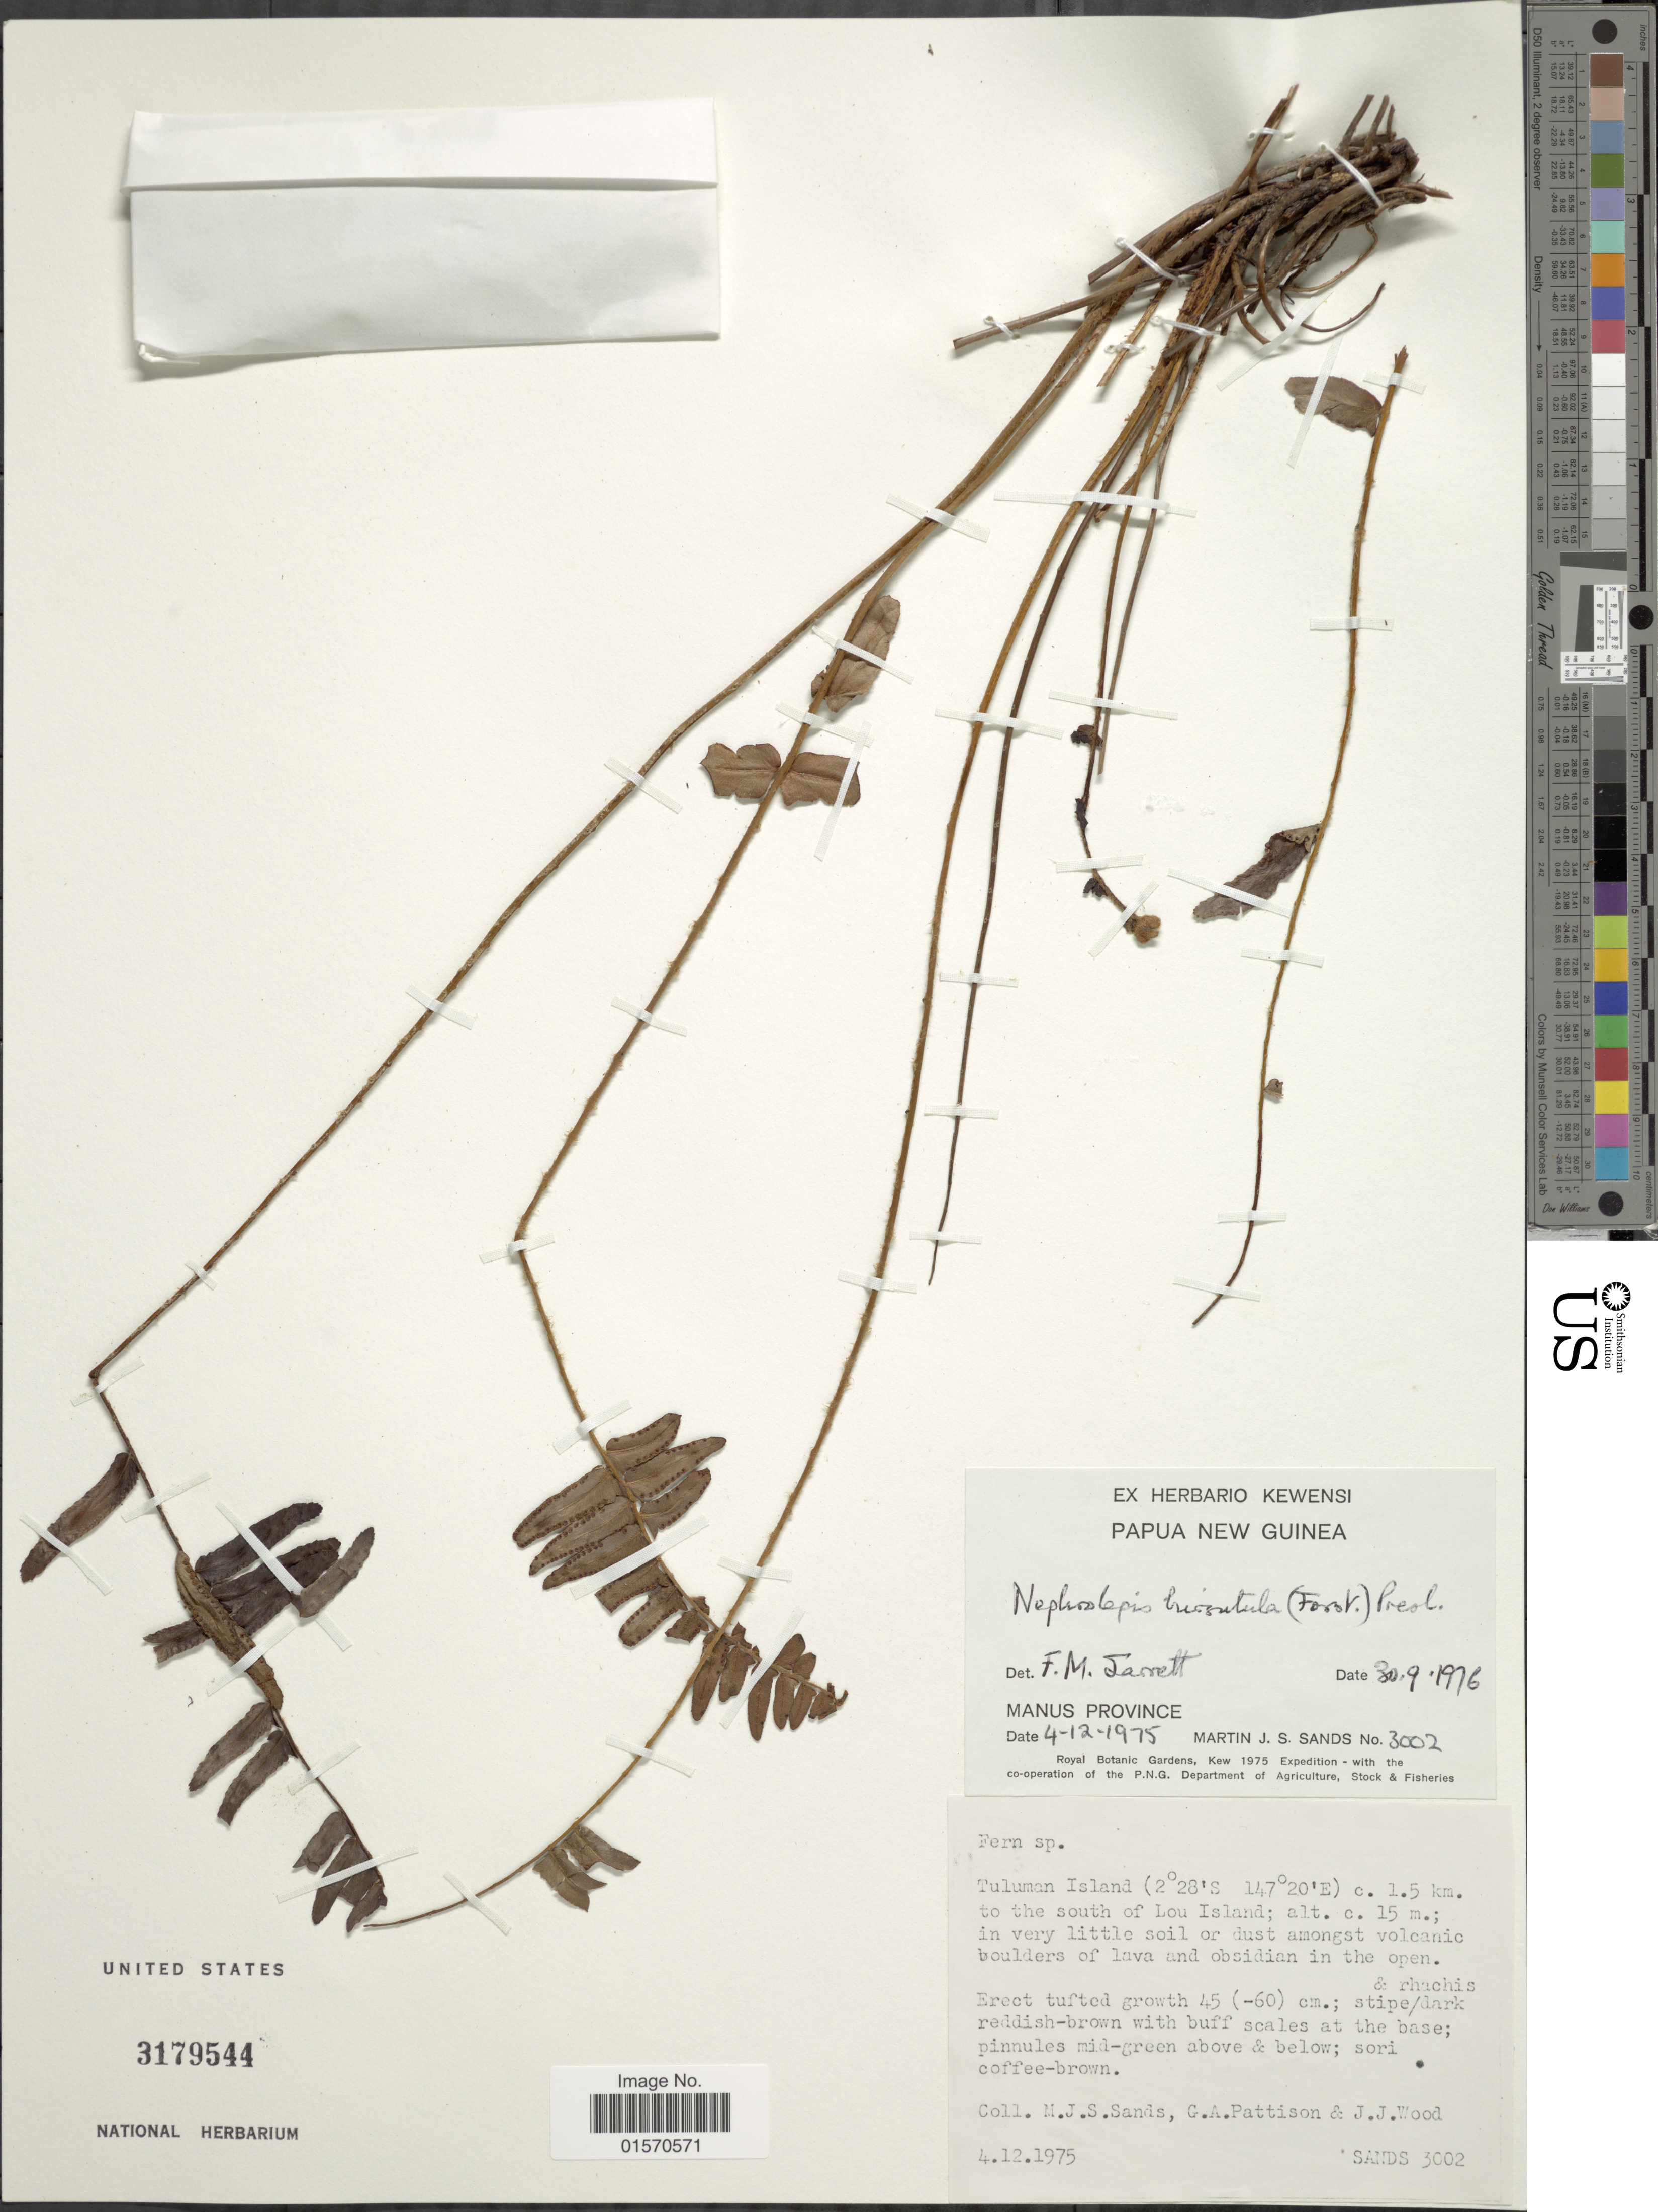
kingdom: Plantae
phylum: Tracheophyta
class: Polypodiopsida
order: Polypodiales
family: Nephrolepidaceae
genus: Nephrolepis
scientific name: Nephrolepis hirsutula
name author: (G. Forst.) C. Presl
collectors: M. Sands, G. Pattison & J. Wood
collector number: SANDS 3002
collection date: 1975-12-04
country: Papua New Guinea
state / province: Manus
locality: Tuluman Island. c. 1.5 km. to the south of Lou Island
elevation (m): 15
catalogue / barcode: US 3179544